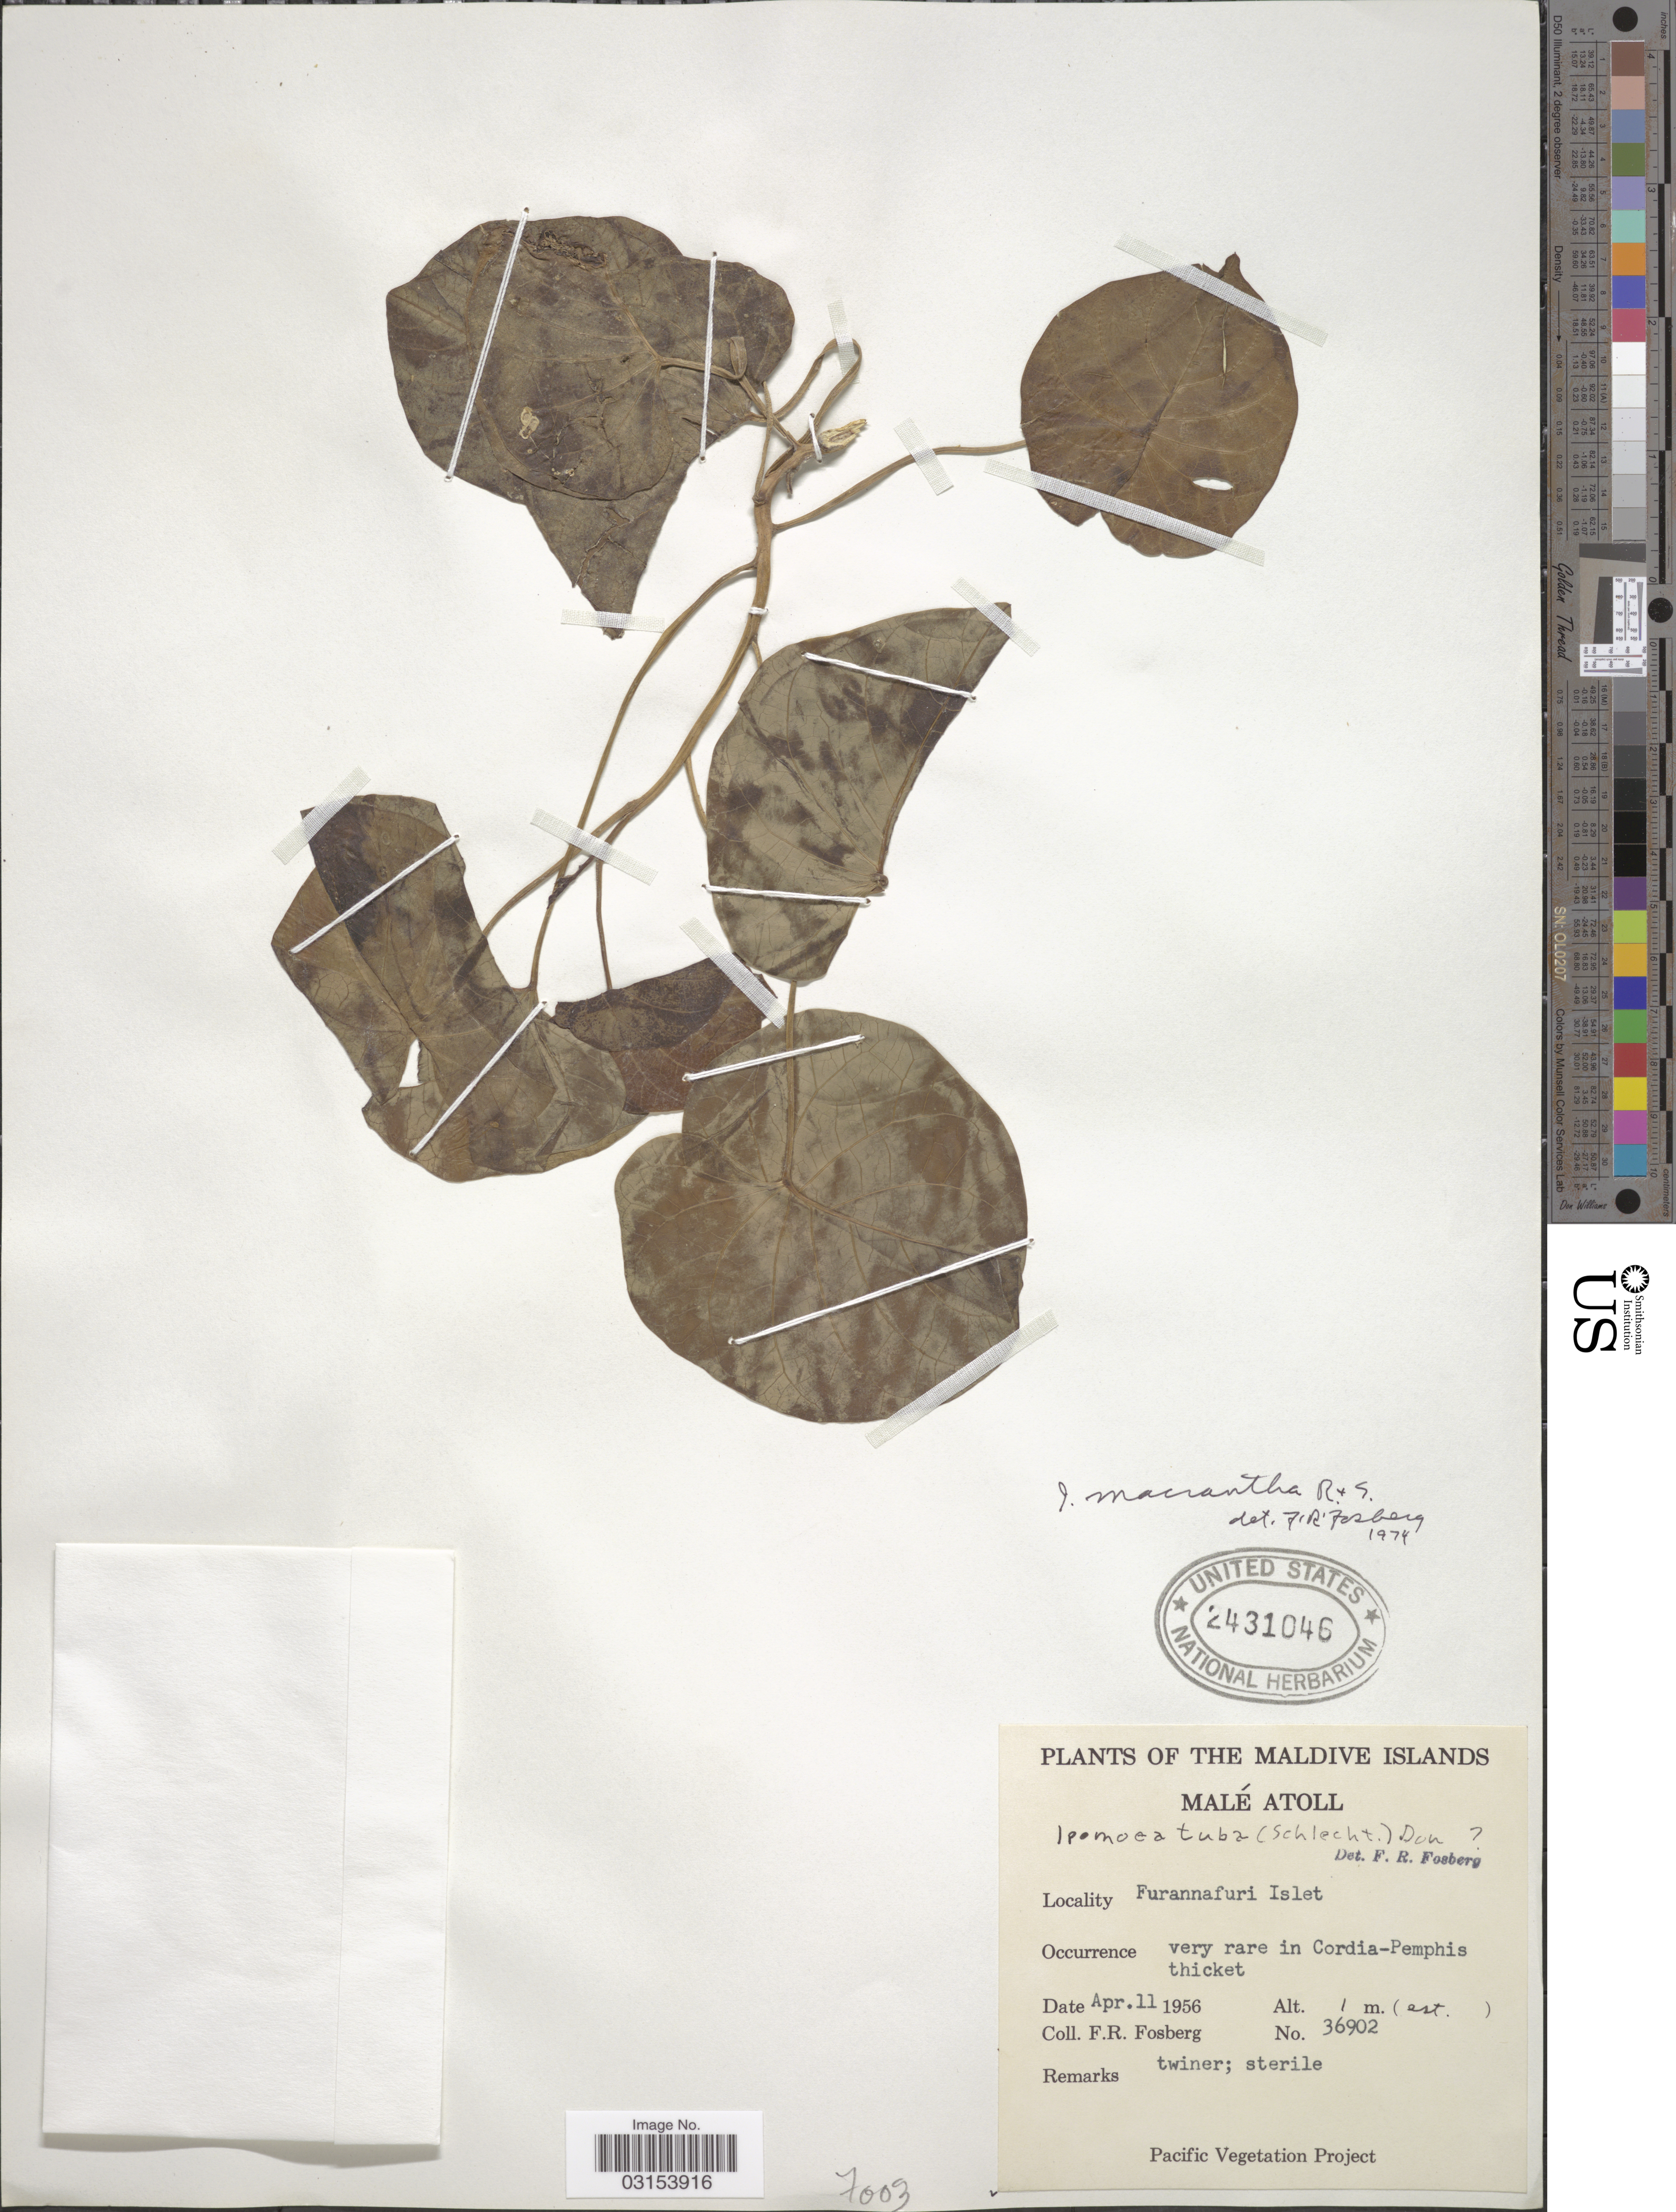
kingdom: Plantae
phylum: Tracheophyta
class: Magnoliopsida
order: Solanales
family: Convolvulaceae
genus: Ipomoea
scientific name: Ipomoea macrantha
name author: Roem. & Schult.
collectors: F. R. Fosberg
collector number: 36902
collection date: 1956-04-11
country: Maldive Islands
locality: Malé Atoll. Furannafuri Islet.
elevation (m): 1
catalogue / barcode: US 2431046